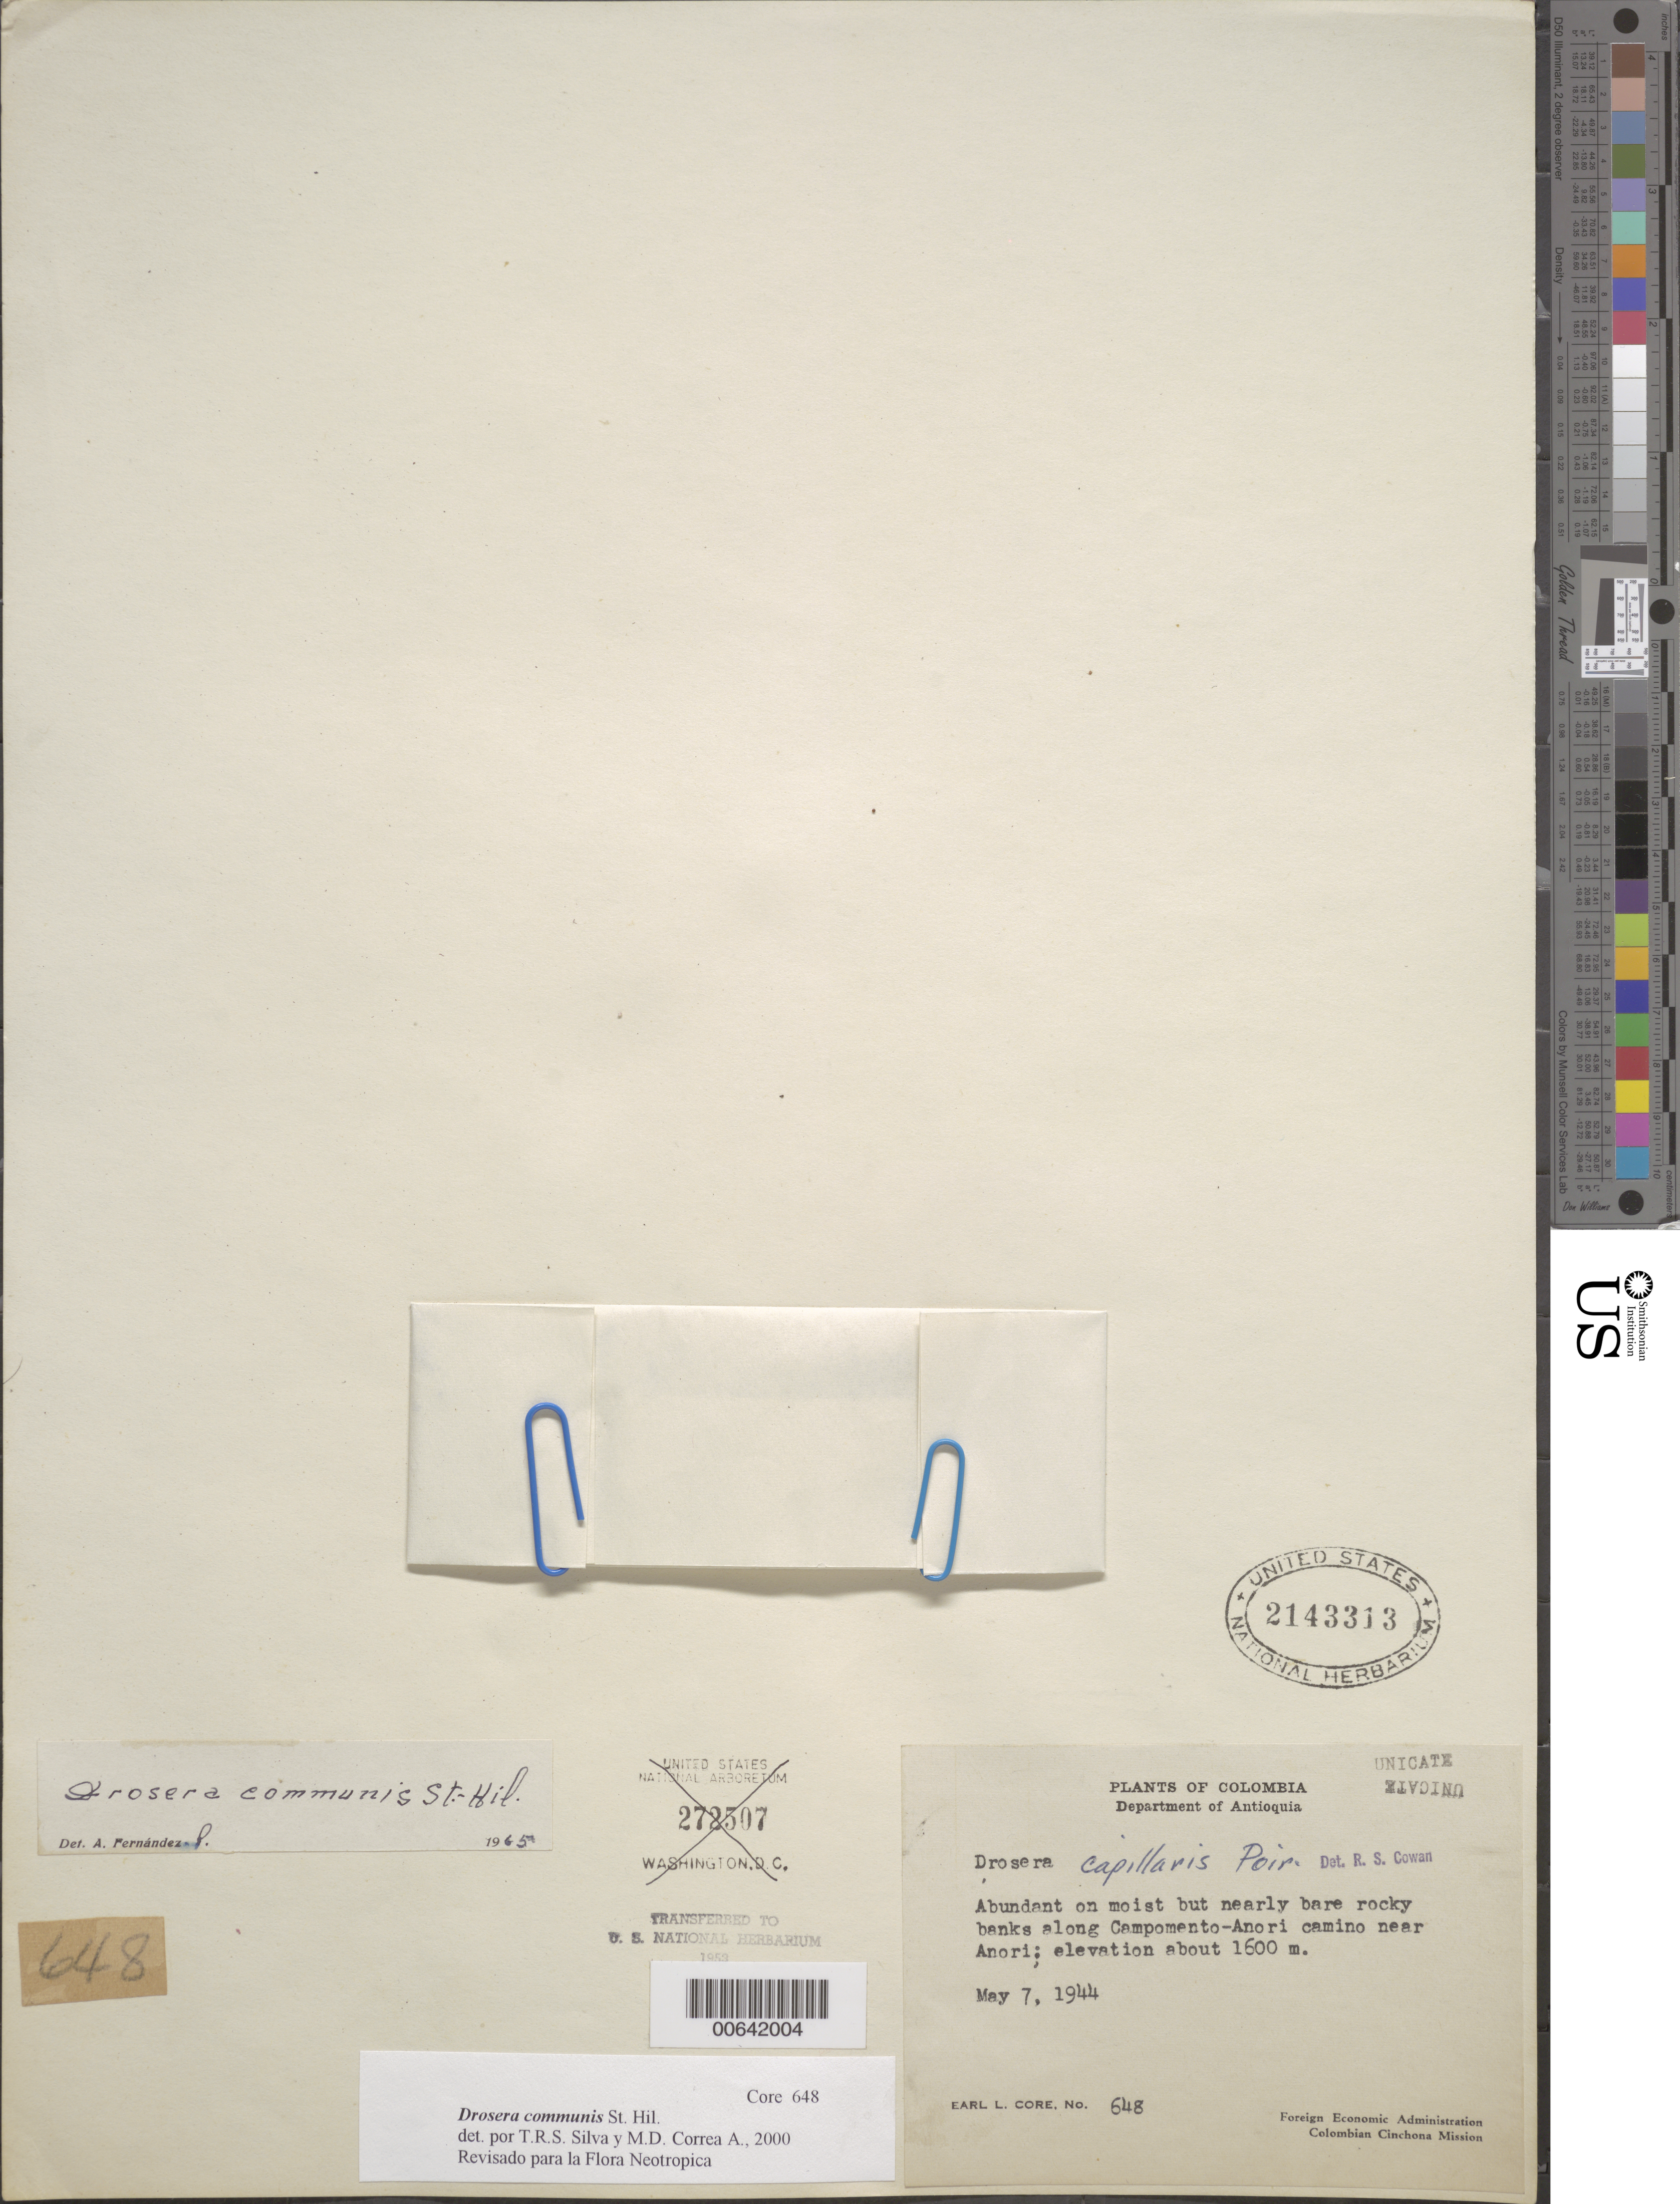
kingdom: Plantae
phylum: Tracheophyta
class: Magnoliopsida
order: Caryophyllales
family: Droseraceae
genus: Drosera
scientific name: Drosera communis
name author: A. St.-Hil.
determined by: Fernández-Pérez, A.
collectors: E. L. Core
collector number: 648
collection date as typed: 07 May 1944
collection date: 1944-05-07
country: Colombia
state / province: Antioquia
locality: Along Campomento - Anori Camino near Anori.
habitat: On moist but nearly bare rocky banks.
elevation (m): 1600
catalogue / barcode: US 2143313